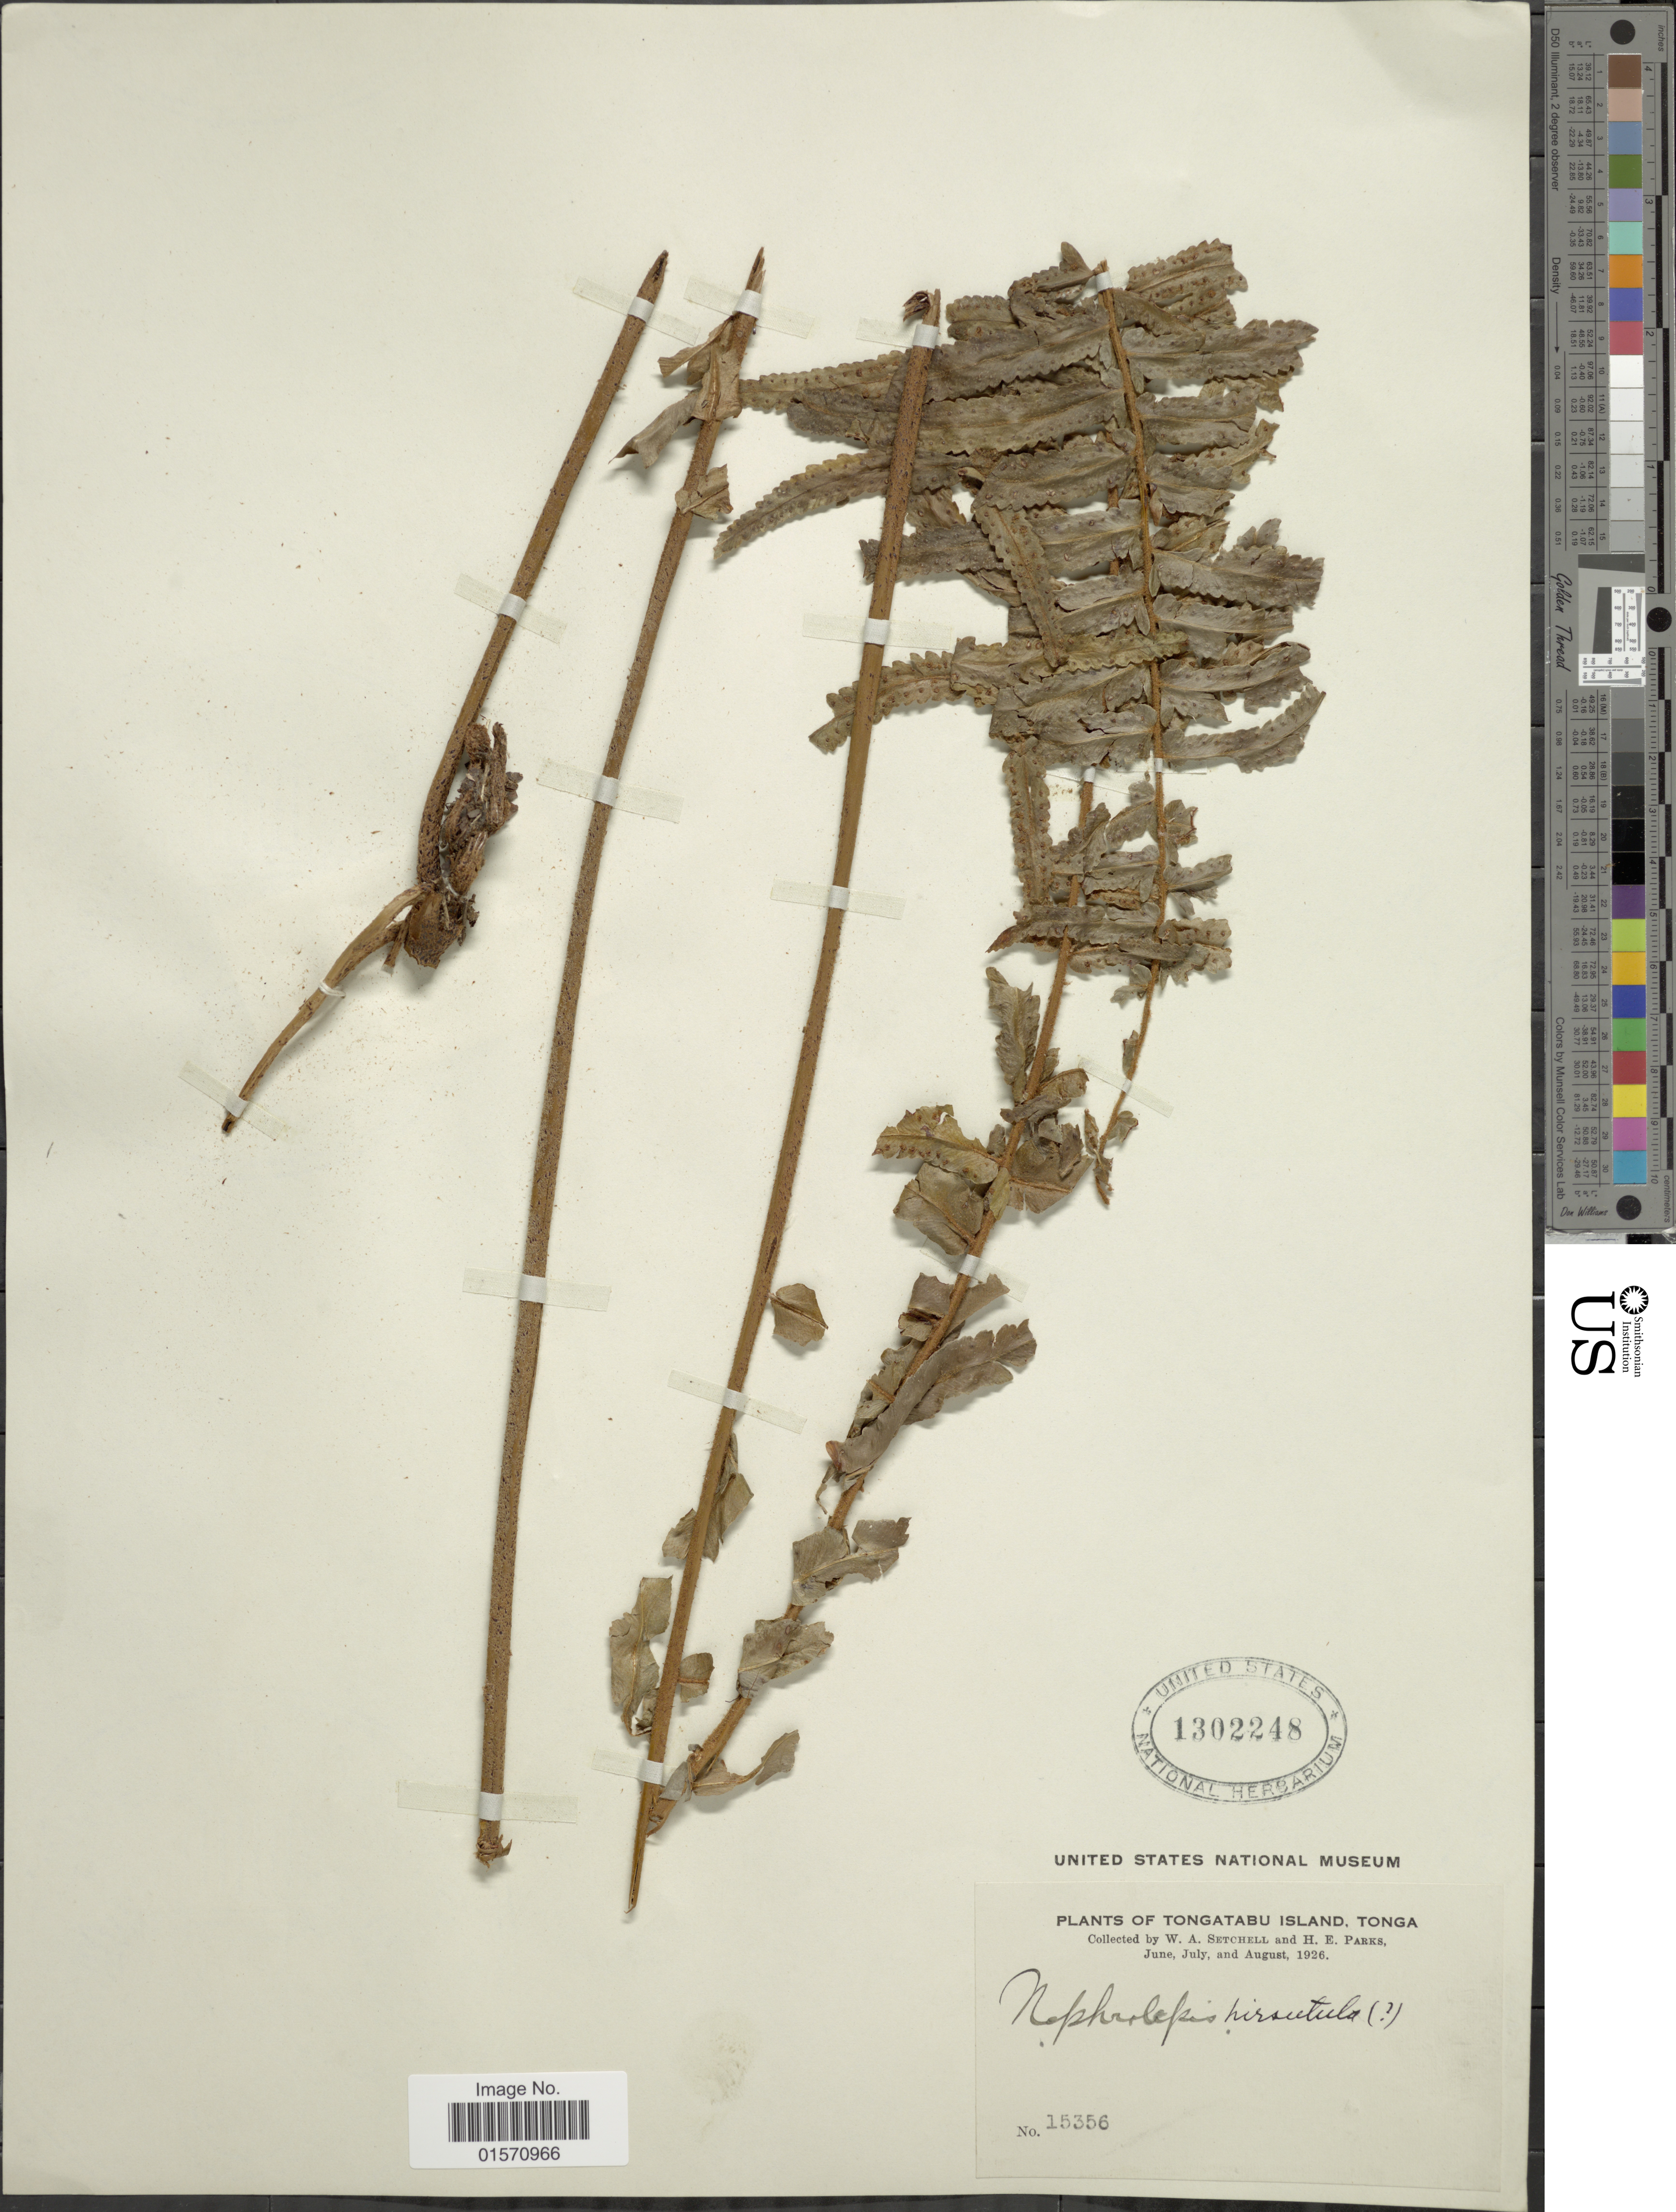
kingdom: Plantae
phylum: Tracheophyta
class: Polypodiopsida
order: Polypodiales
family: Nephrolepidaceae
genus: Nephrolepis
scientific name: Nephrolepis hirsutula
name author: (G. Forst.) C. Presl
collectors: W. Setchell & H. E. Parks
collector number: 15356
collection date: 1926-06/1926-08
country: Tonga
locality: Tongatabu Island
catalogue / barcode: US 1302248